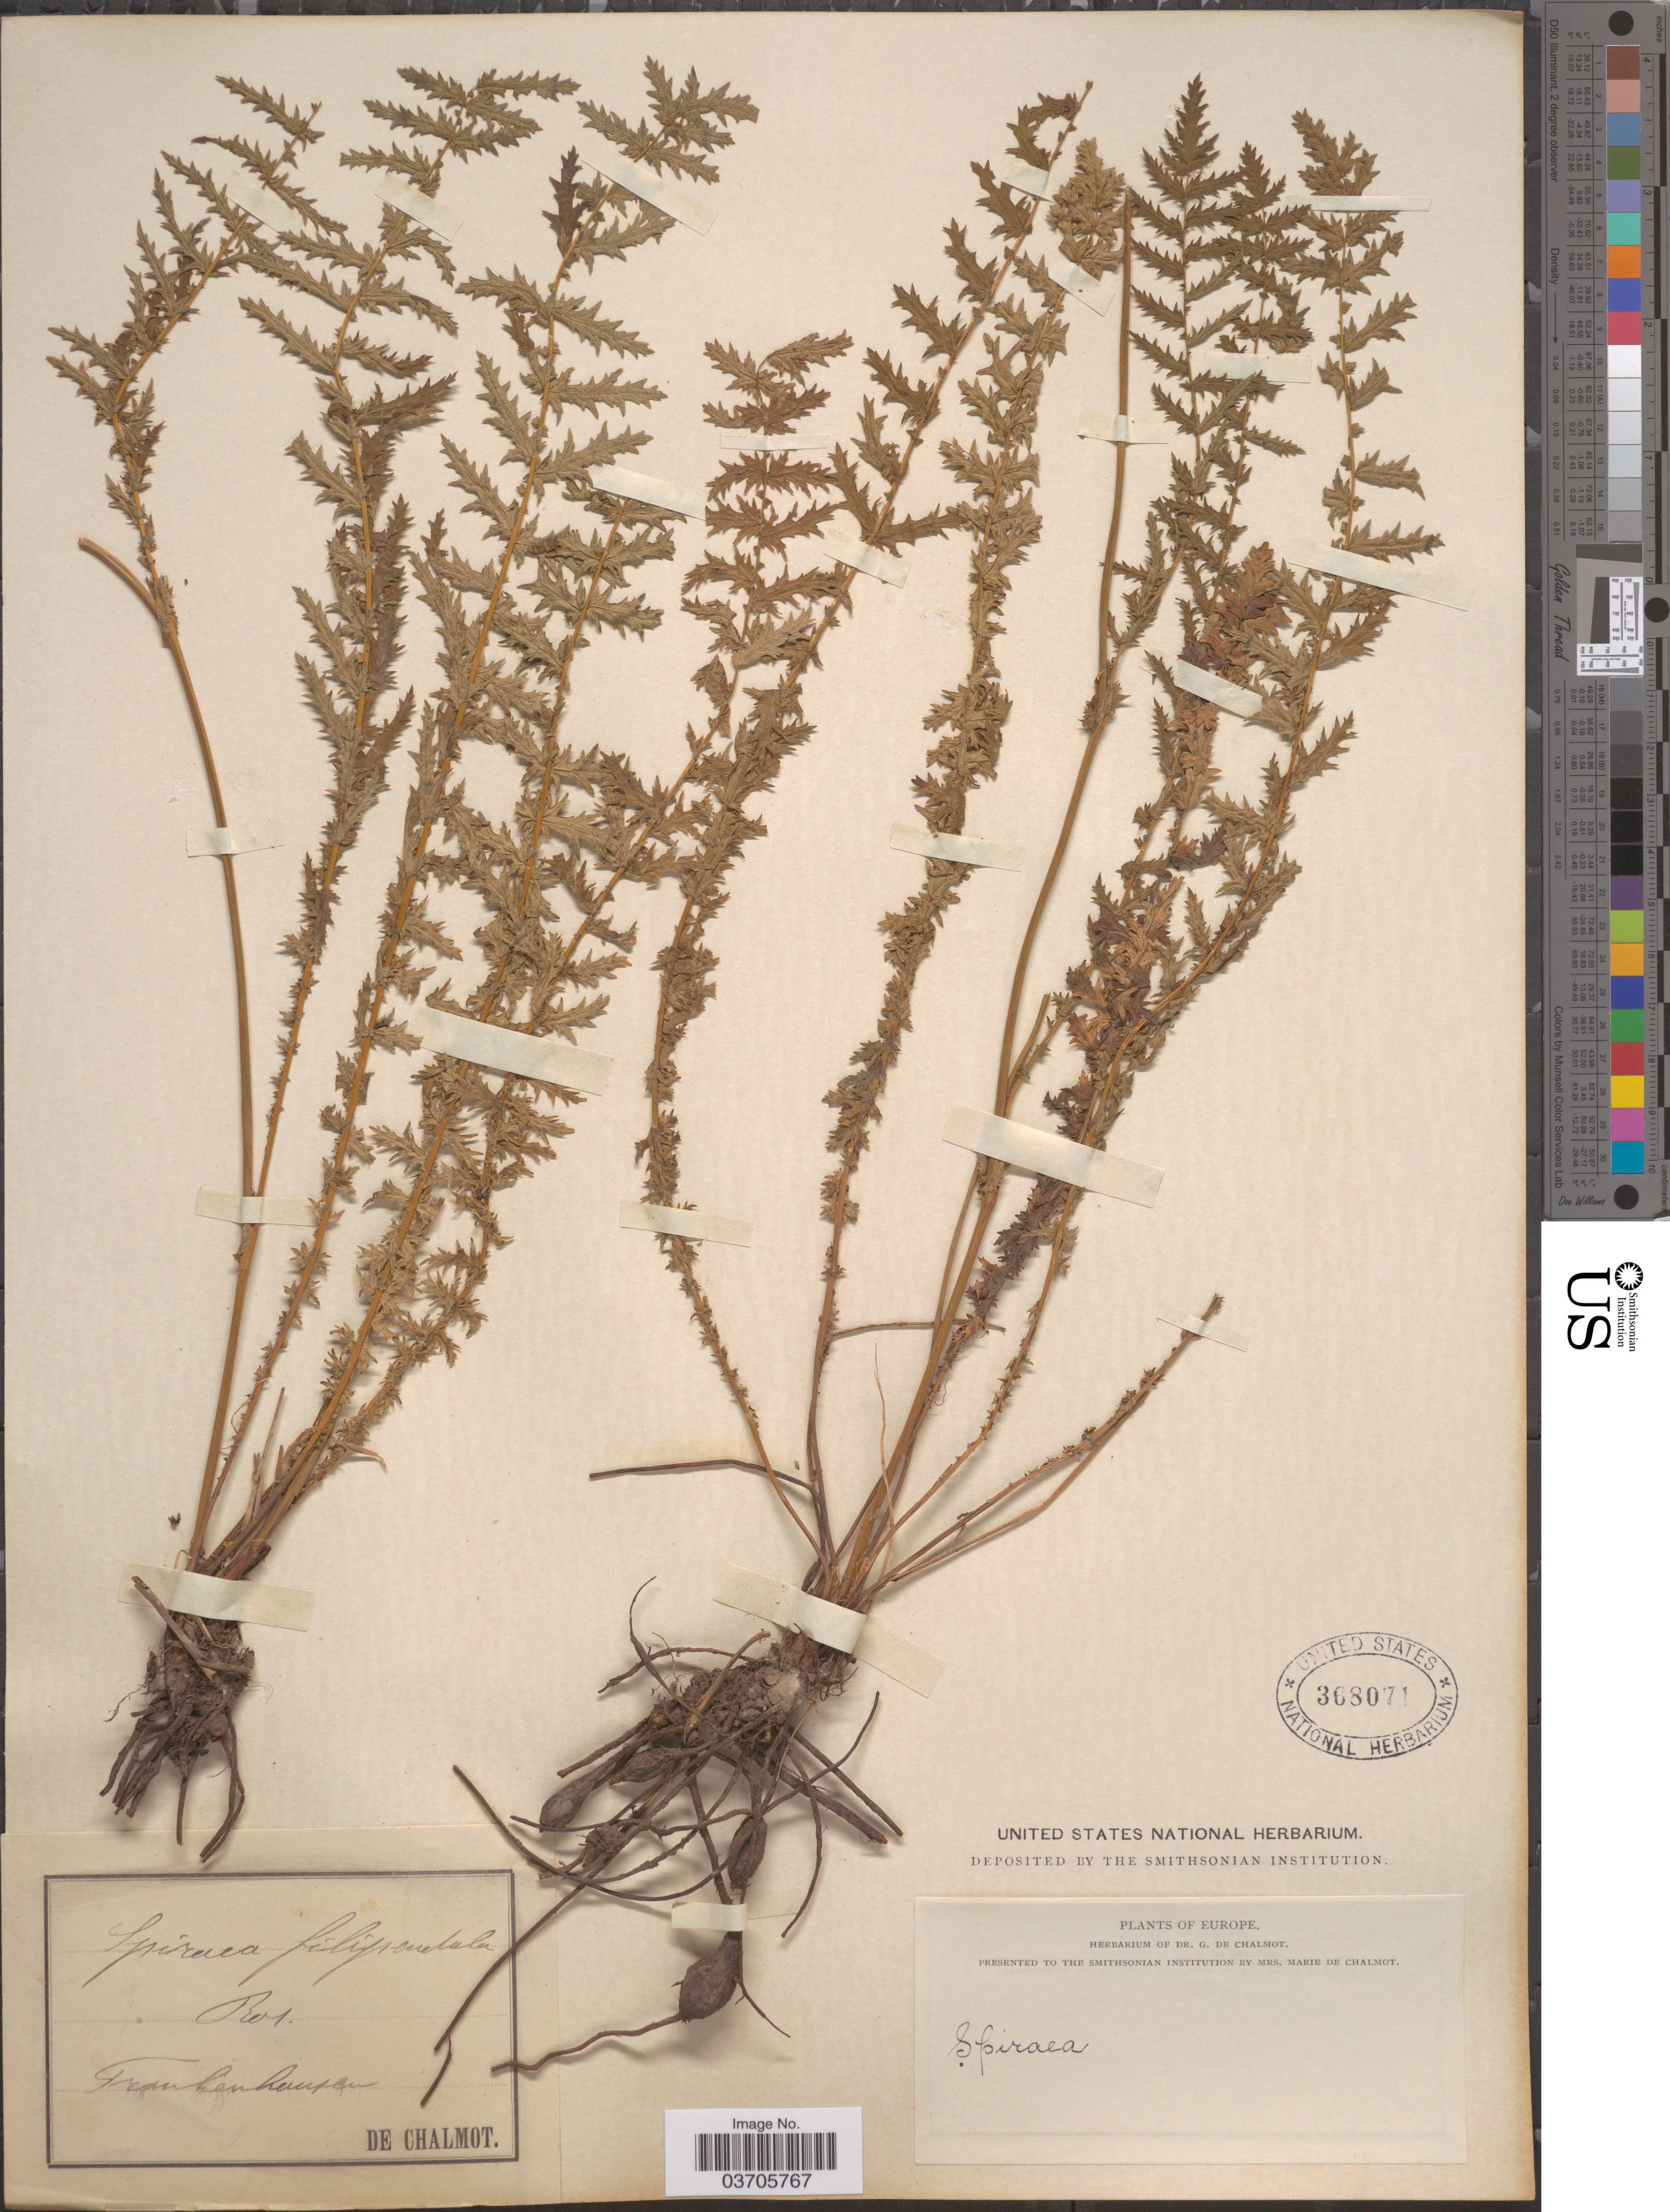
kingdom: Plantae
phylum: Tracheophyta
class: Magnoliopsida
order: Rosales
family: Rosaceae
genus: Filipendula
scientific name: Filipendula filipendula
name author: (L.) Voss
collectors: G. de Chalmot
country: Germany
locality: Frankenhausen. Europe.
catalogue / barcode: US 368071